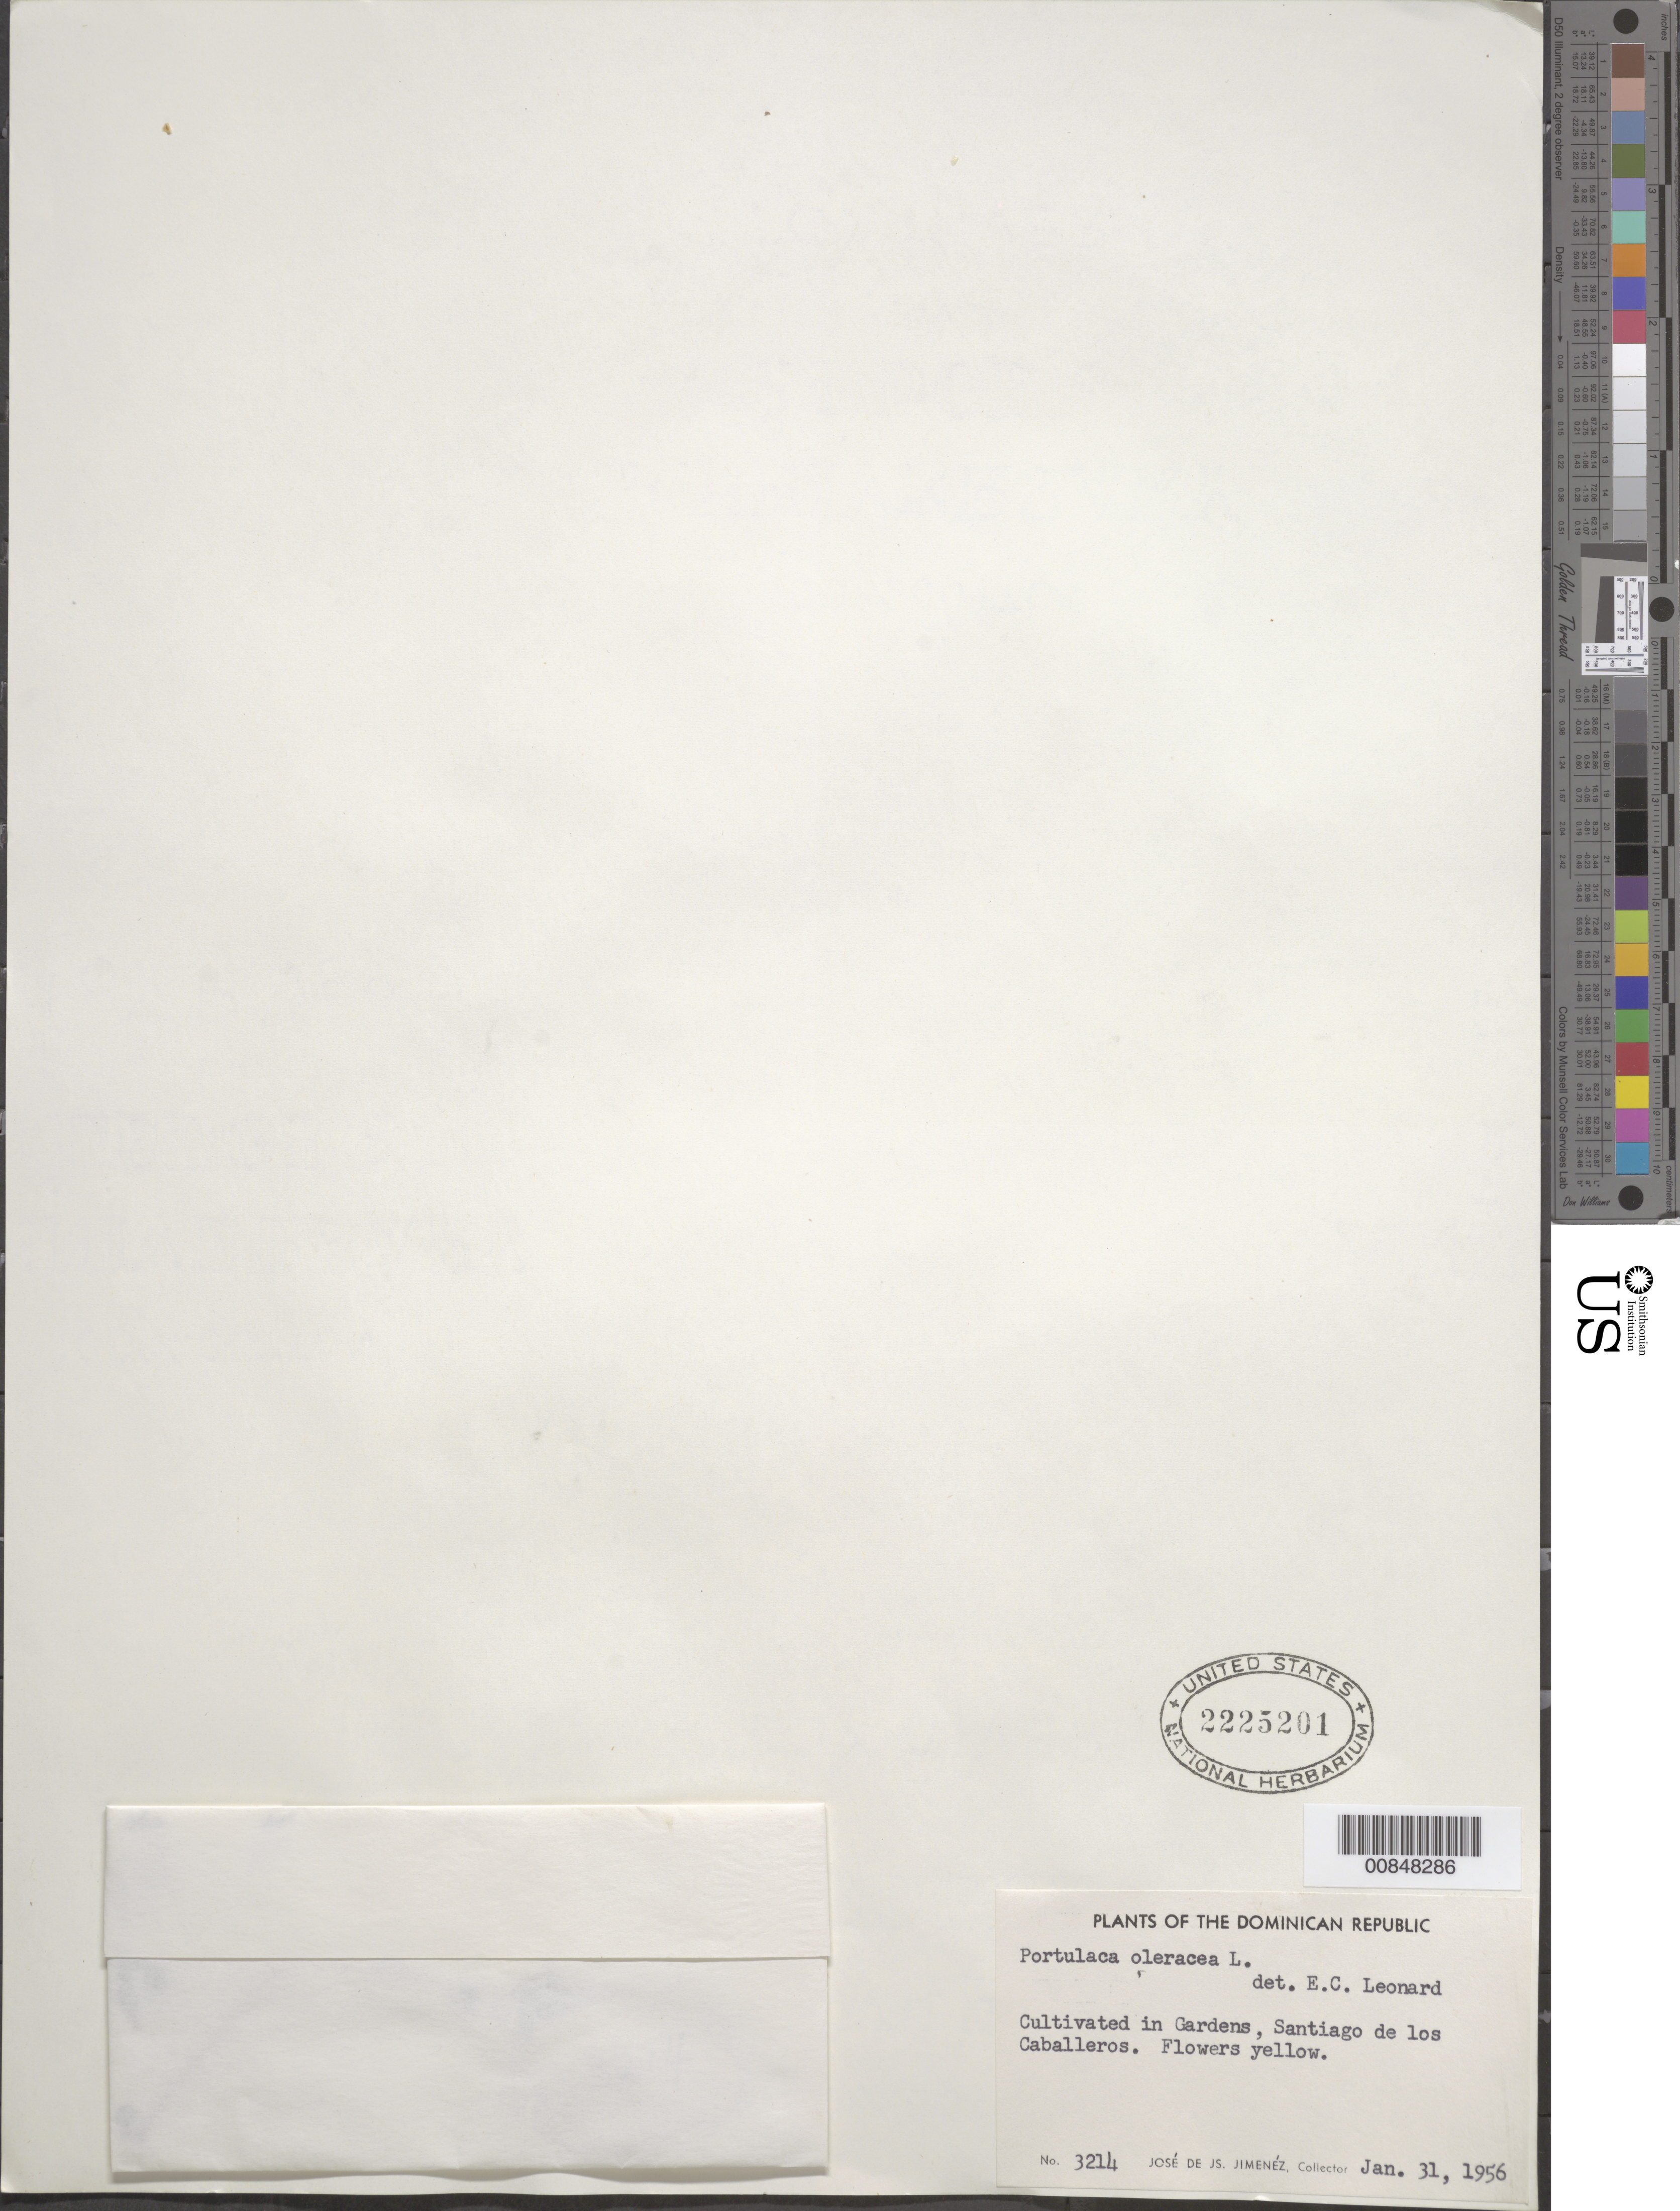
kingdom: Plantae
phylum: Tracheophyta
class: Magnoliopsida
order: Caryophyllales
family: Portulacaceae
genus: Portulaca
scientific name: Portulaca oleracea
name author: L.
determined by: Leonard, Emery C., (US)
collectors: J. J. Jiménez Almonte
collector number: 3214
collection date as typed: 31 Jan 1956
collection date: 1956-01-31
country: Dominican Republic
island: Hispaniola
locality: Santiago de los Caballeros.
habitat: Cultivated in gardens.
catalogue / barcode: US 2225201